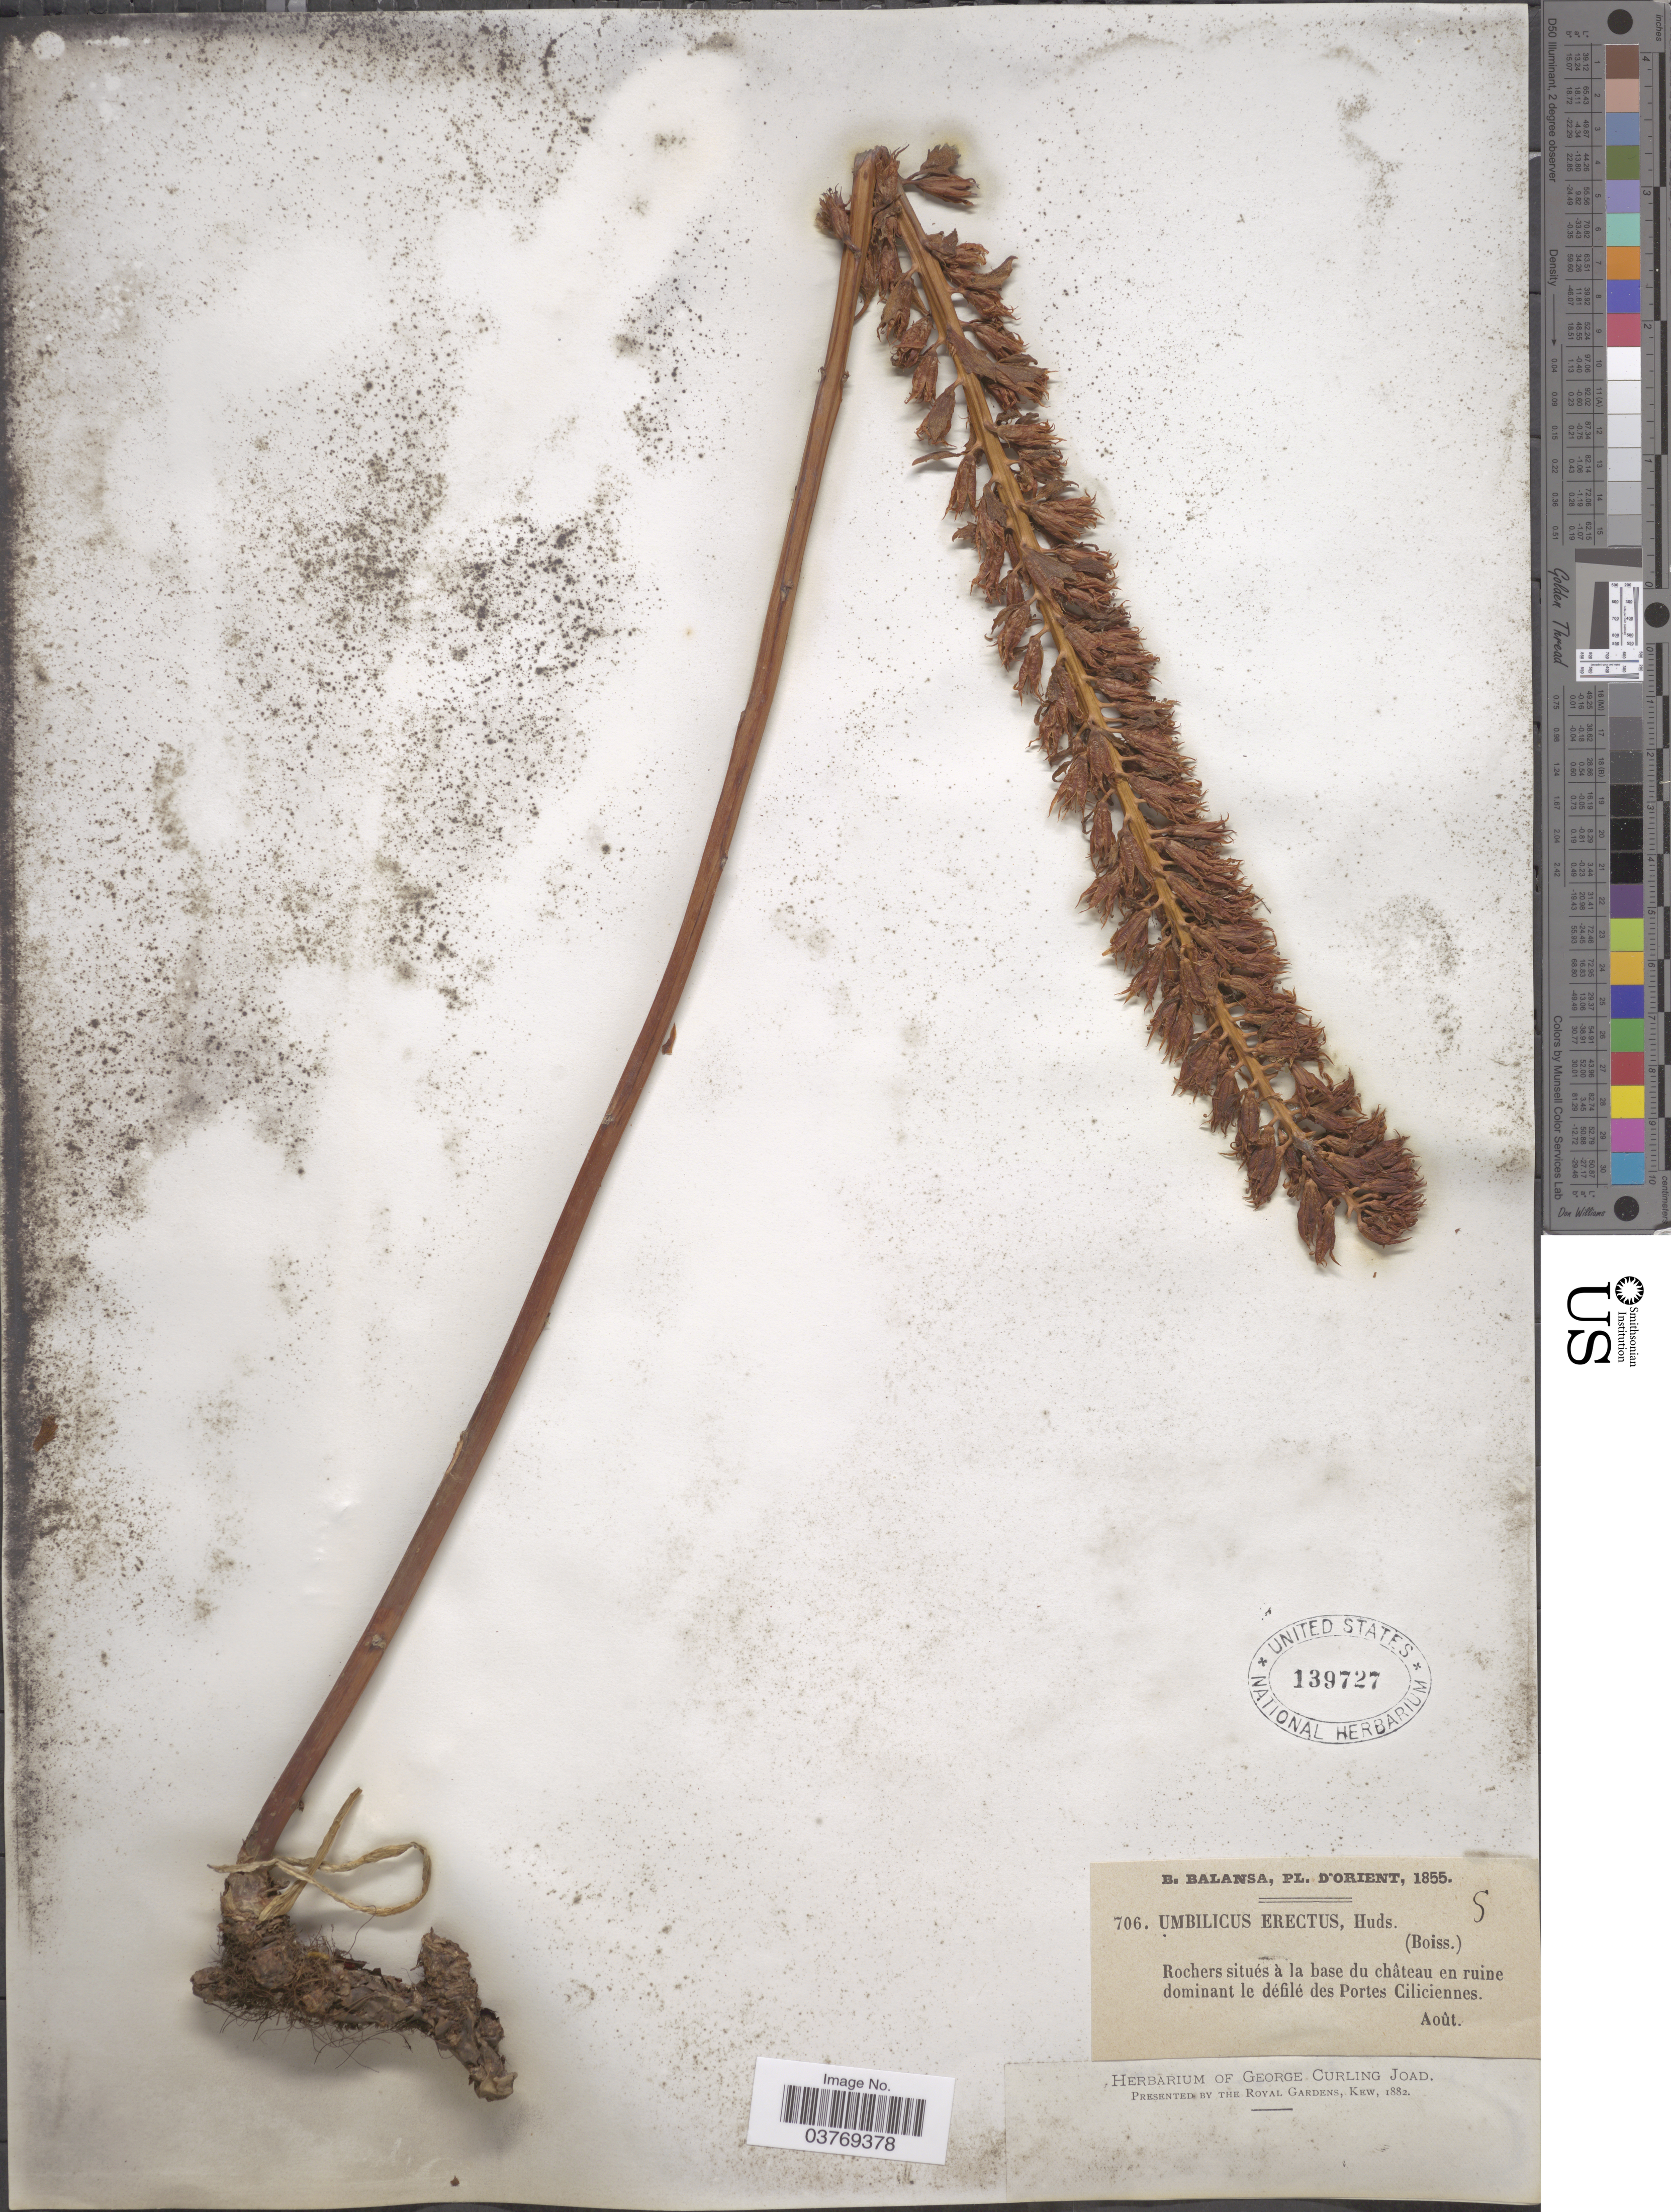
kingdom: Plantae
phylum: Tracheophyta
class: Magnoliopsida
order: Saxifragales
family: Crassulaceae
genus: Umbilicus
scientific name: Umbilicus luteus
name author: (Huds.) Webb. & Berthel.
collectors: B. Balansa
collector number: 706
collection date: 1855-08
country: Turkey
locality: D'Orient. Rochers situés à la base du château en ruine dominant le défilé des Portes Ciliciennes.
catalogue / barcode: US 139727